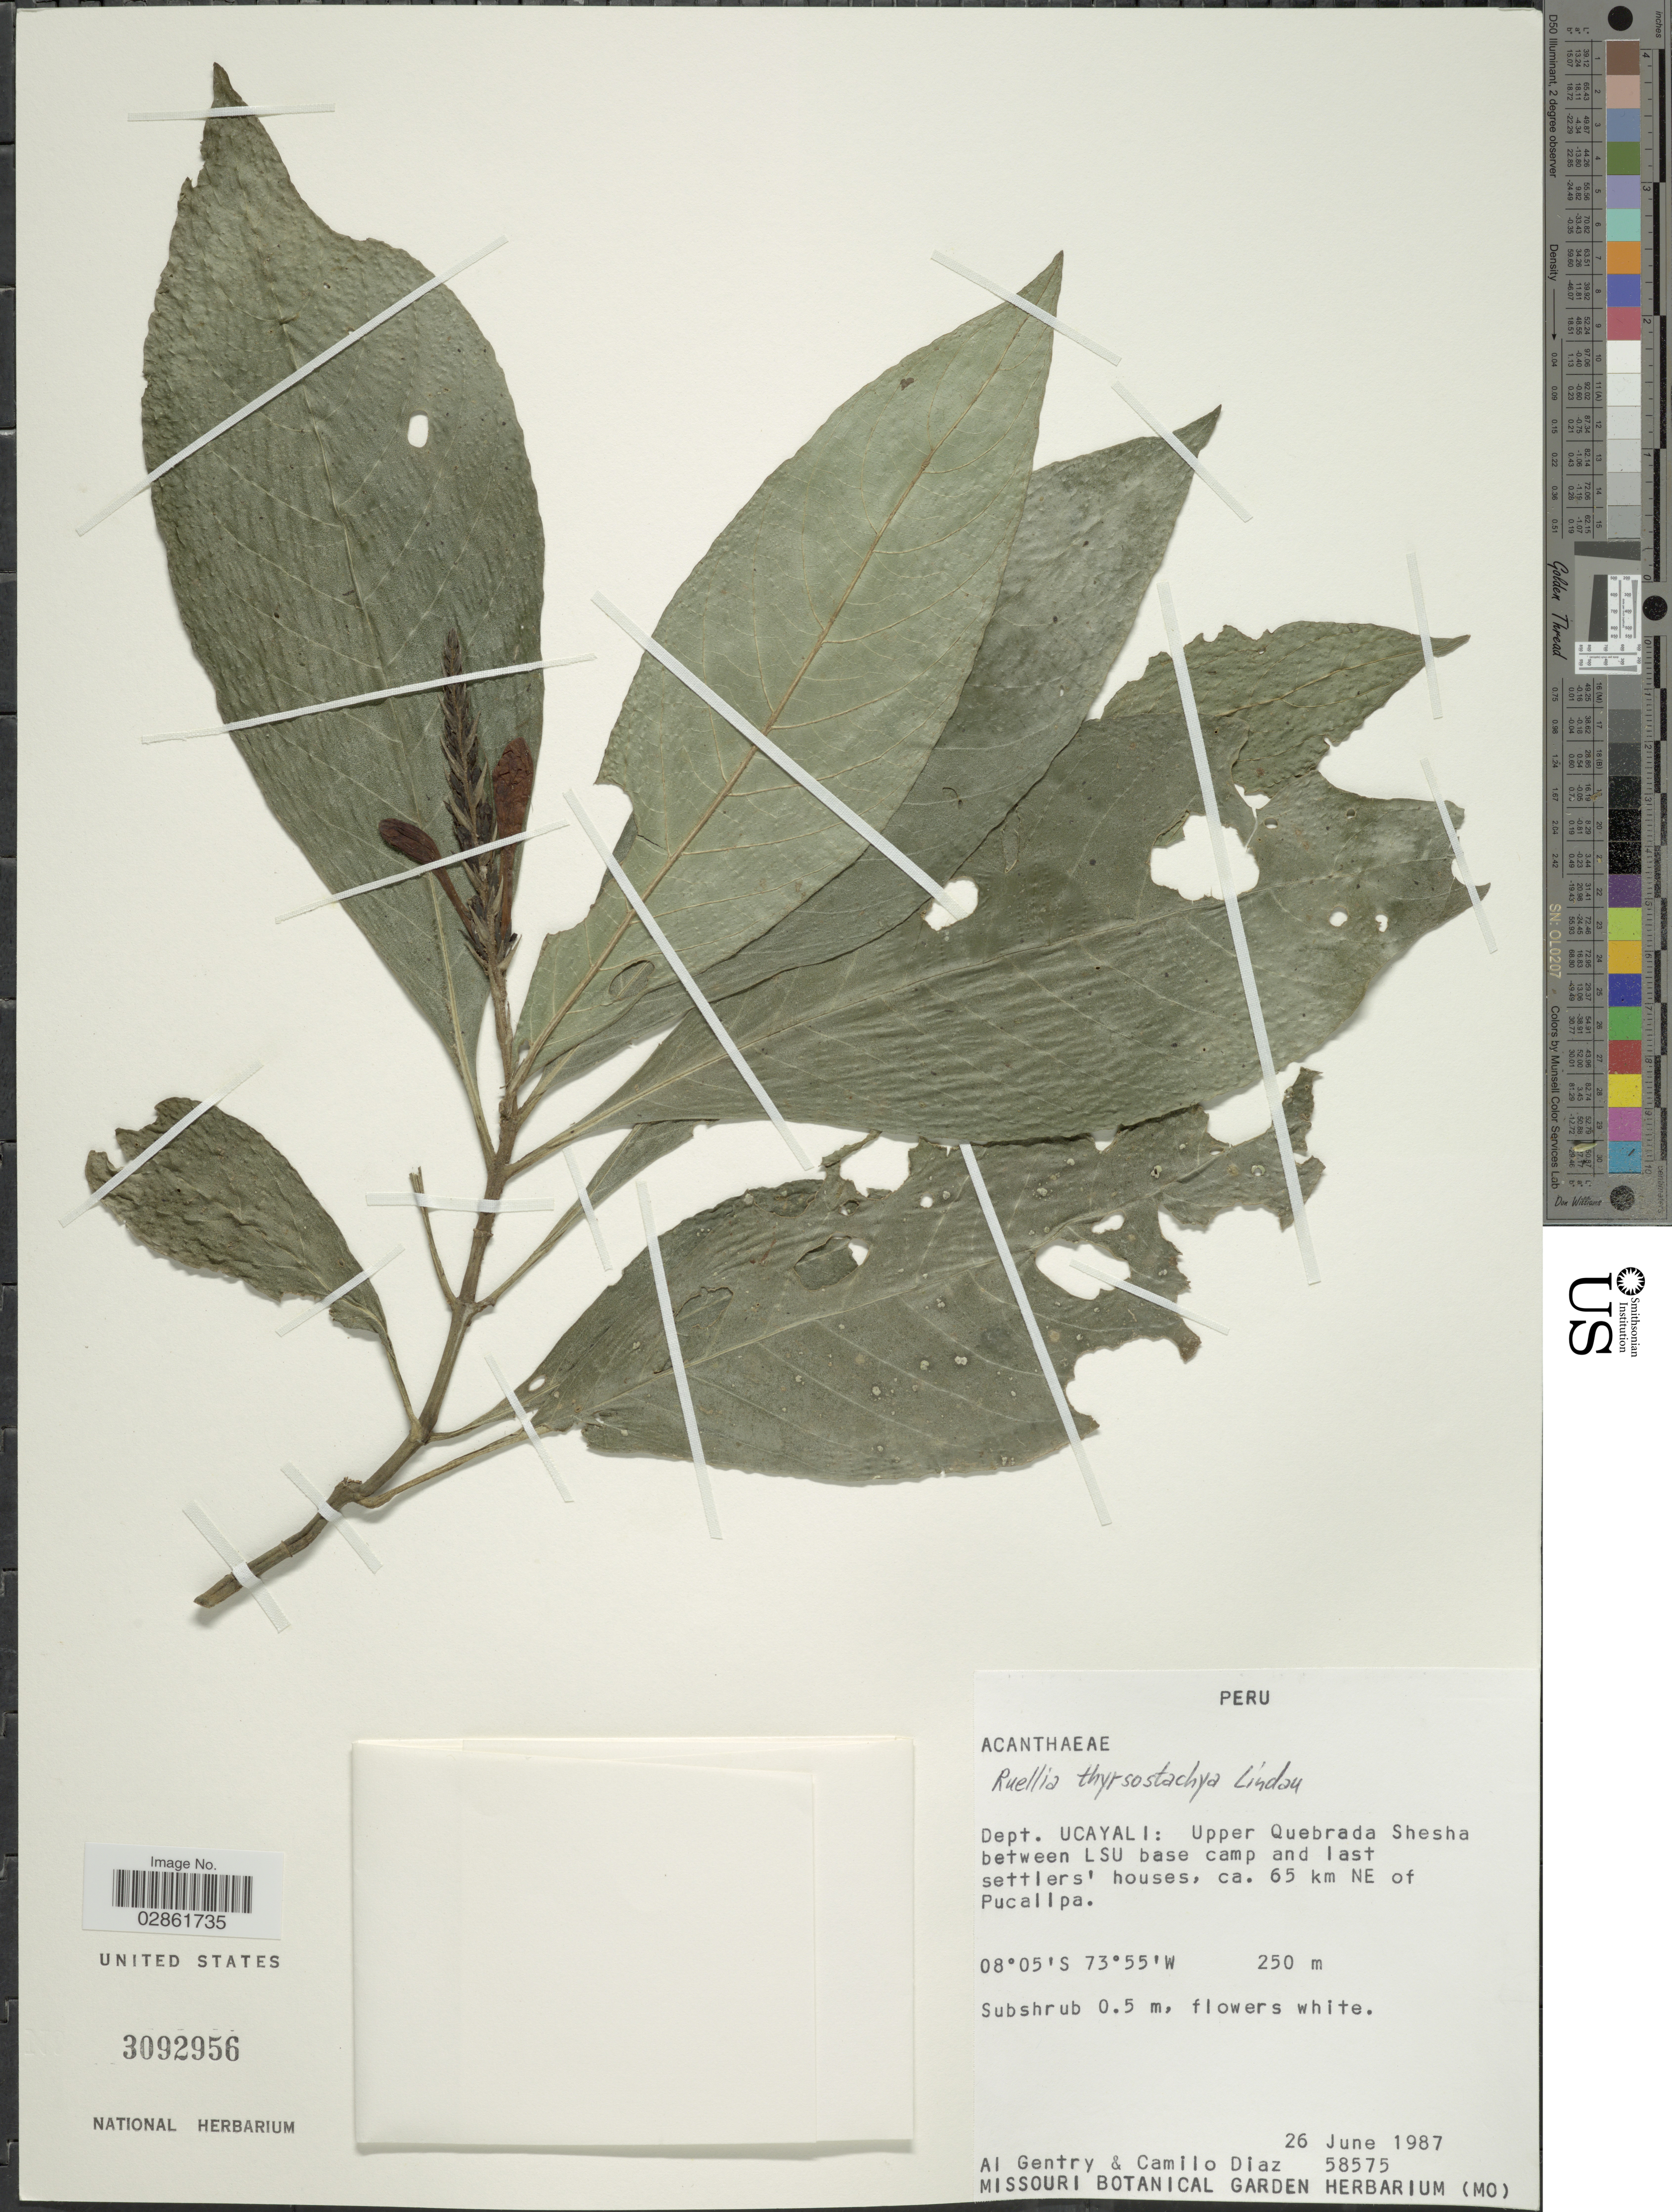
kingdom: Plantae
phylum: Tracheophyta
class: Magnoliopsida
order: Lamiales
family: Acanthaceae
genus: Ruellia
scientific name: Ruellia proxima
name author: Lindau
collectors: A. H. Gentry & C. Díaz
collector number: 58575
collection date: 1987-06-26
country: Peru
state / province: Ucayali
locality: Dept. Ucayali: Upper Quebrada Shesha between LSU base camp and last settlers' houses, ca. 65 km NE of Pucallpa.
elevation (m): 250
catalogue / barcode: US 3092956